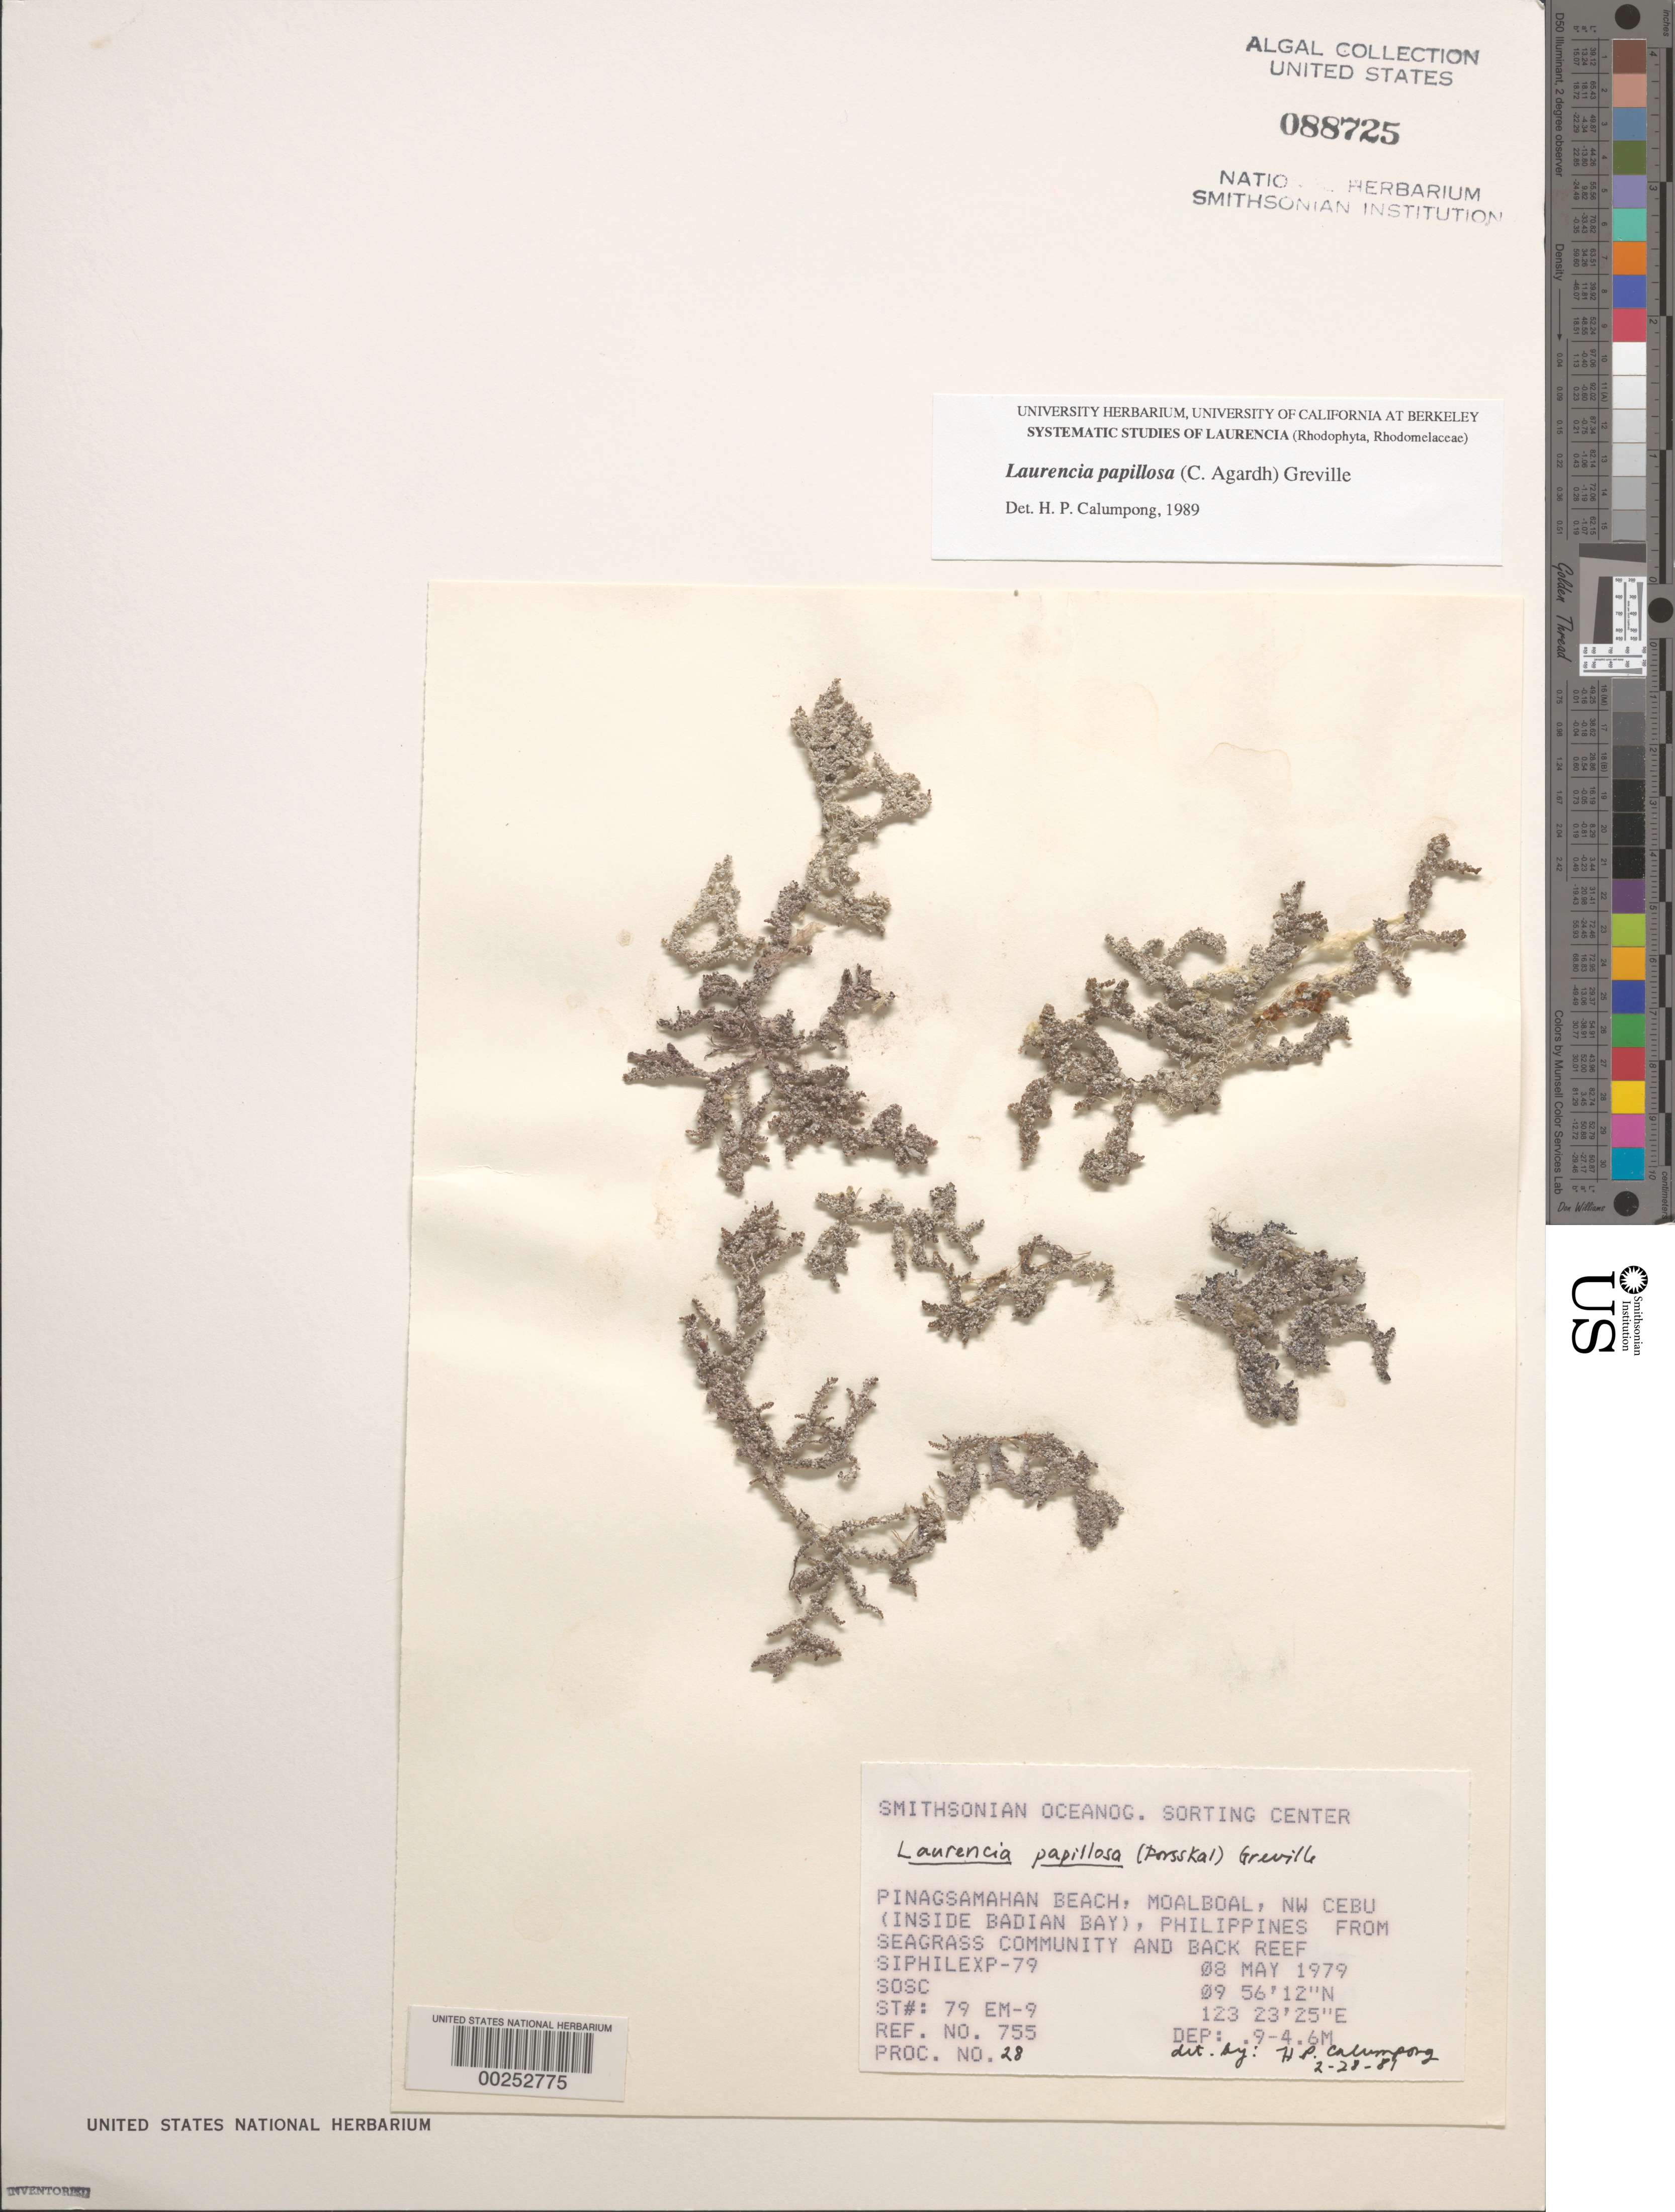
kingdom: Plantae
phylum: Rhodophyta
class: Florideophyceae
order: Ceramiales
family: Rhodomelaceae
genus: Palisada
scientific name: Palisada perforata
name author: (Bory) K.W. Nam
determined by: Algae name updating Project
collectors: SOSC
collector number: Station 79 Em-9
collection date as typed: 08 May 1979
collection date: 1979-05-08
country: Philippines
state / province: Central Visayas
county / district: Cebu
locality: Pinagsamahan beach, moalboal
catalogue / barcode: US 88725